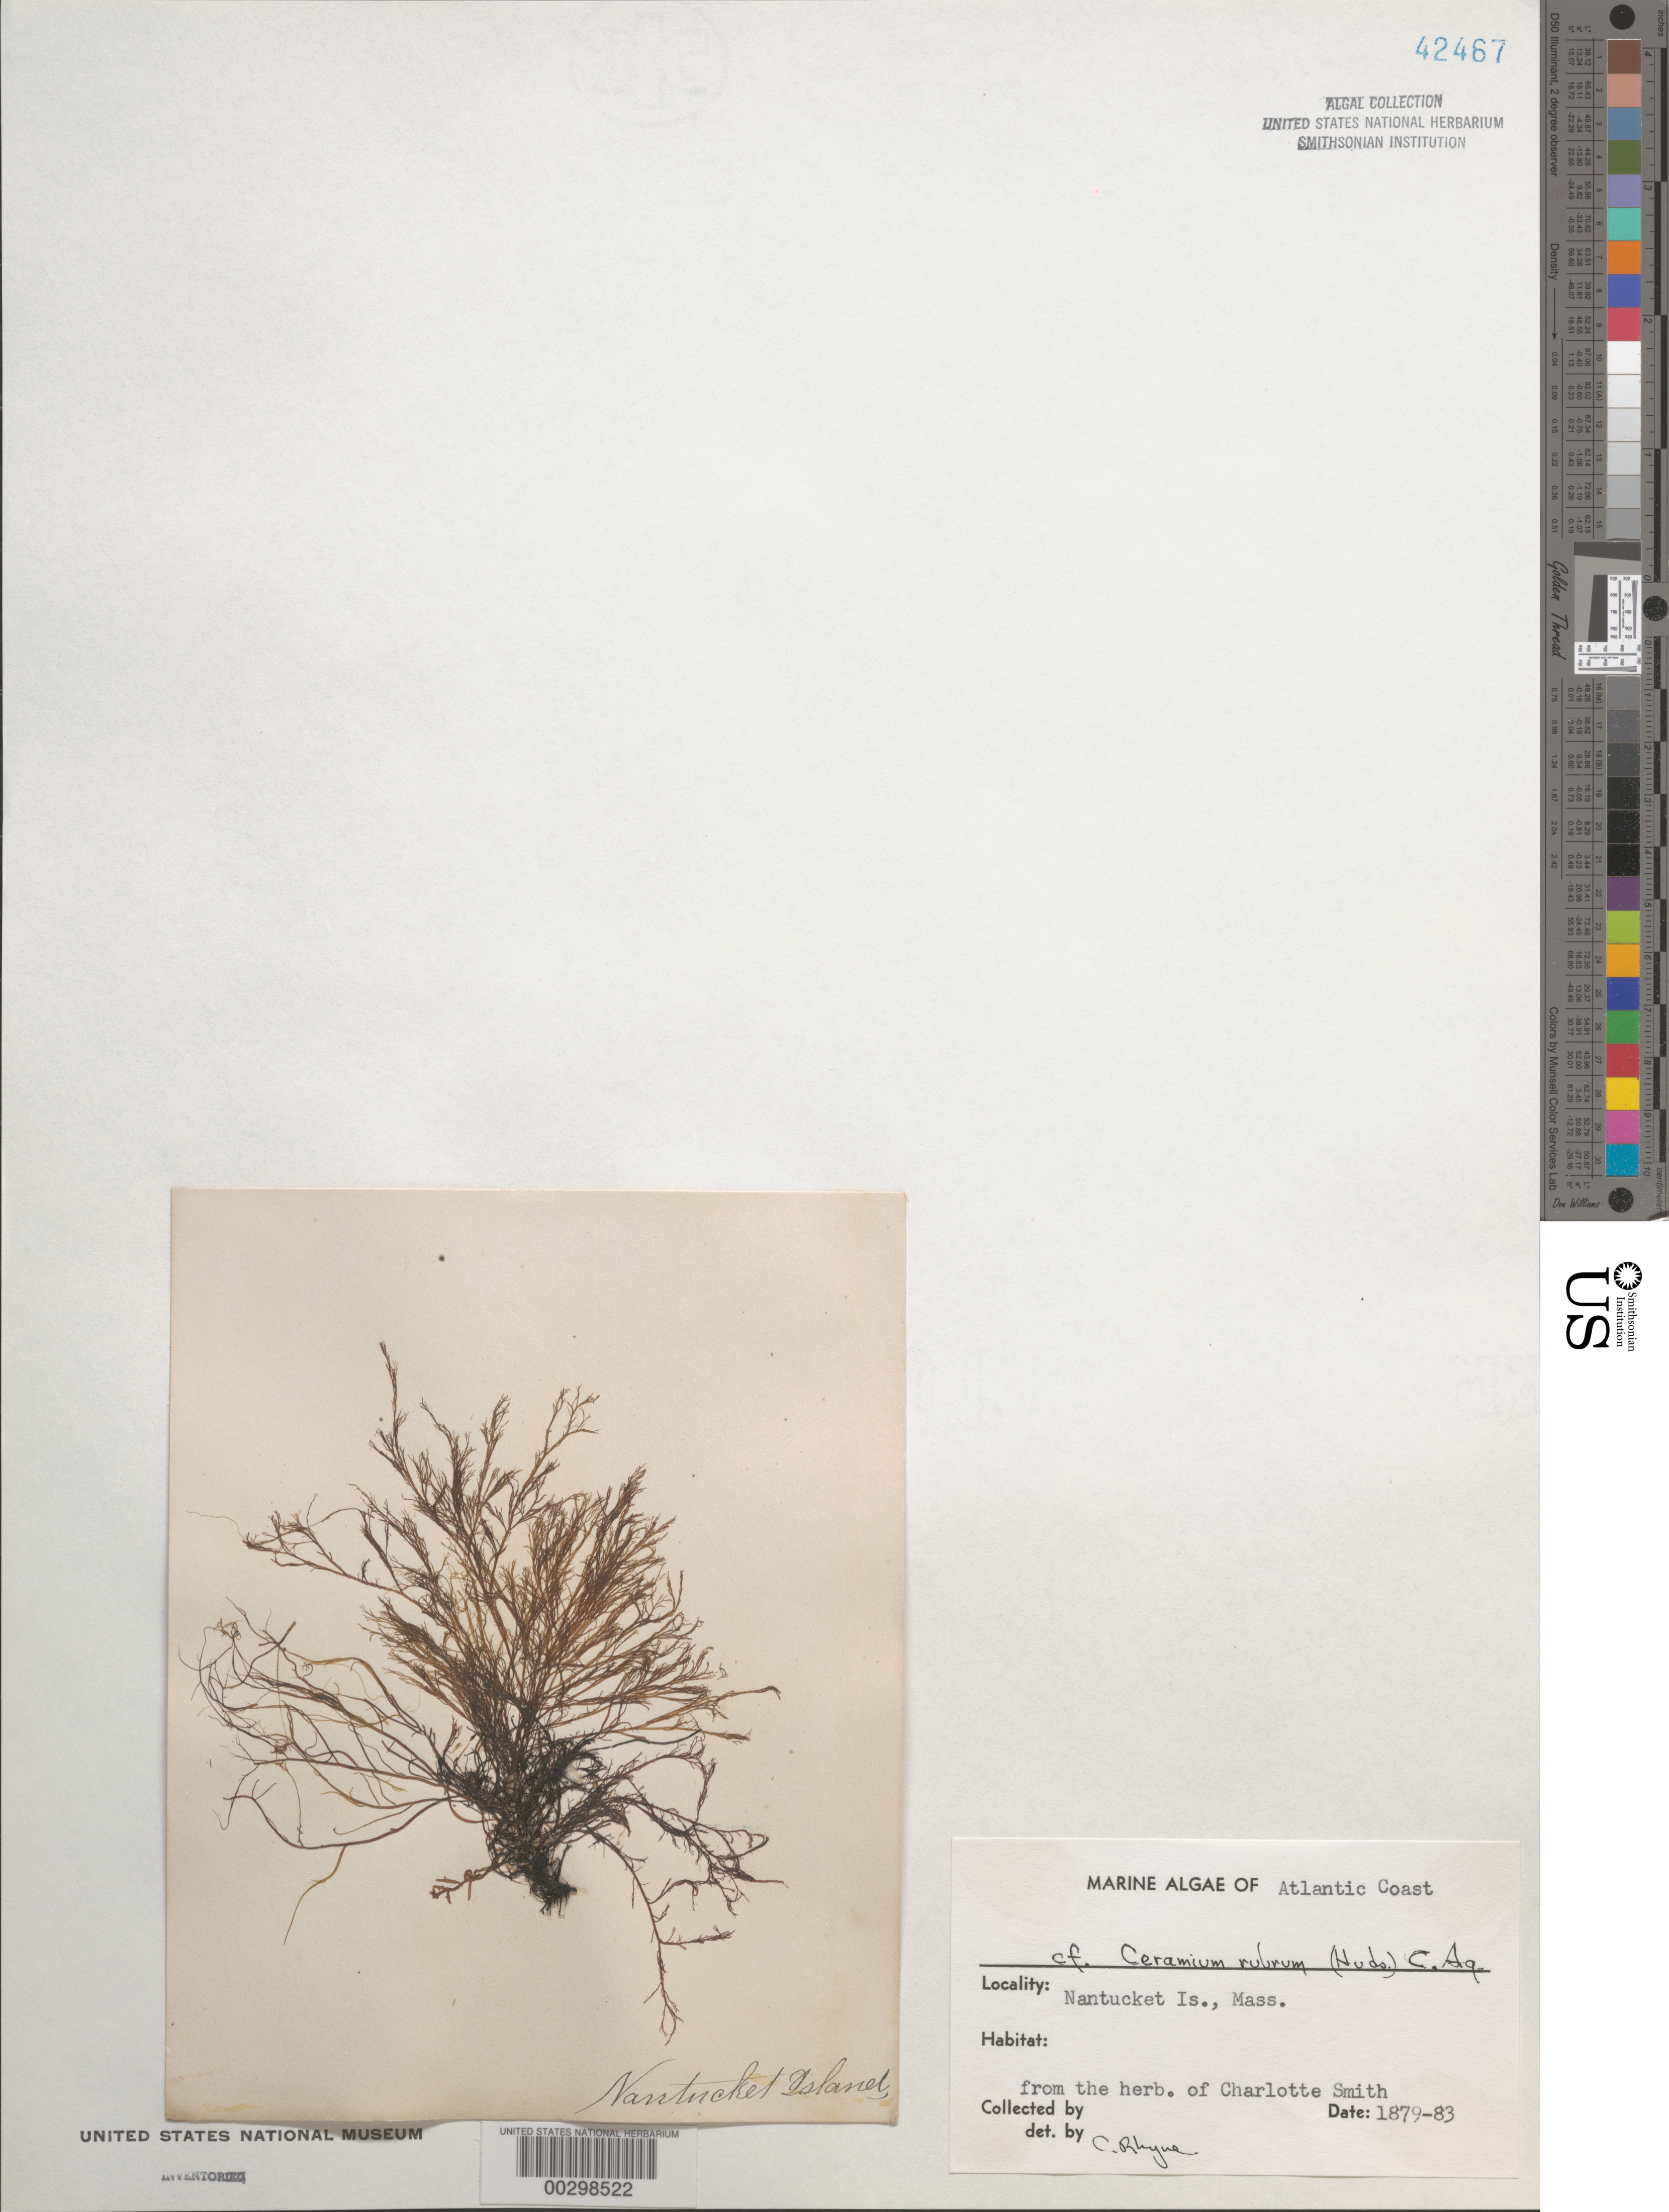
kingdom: Plantae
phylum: Rhodophyta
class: Florideophyceae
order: Ceramiales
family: Ceramiaceae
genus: Ceramium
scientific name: Ceramium rubrum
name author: C. Agardh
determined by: Rhyne, C. F.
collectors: Charlotte Smith (herbarium)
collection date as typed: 1879 TO -- --- 1883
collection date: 1879/1883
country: United States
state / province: Massachusetts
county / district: Nantucket County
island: Nantucket Island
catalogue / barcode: US 42467